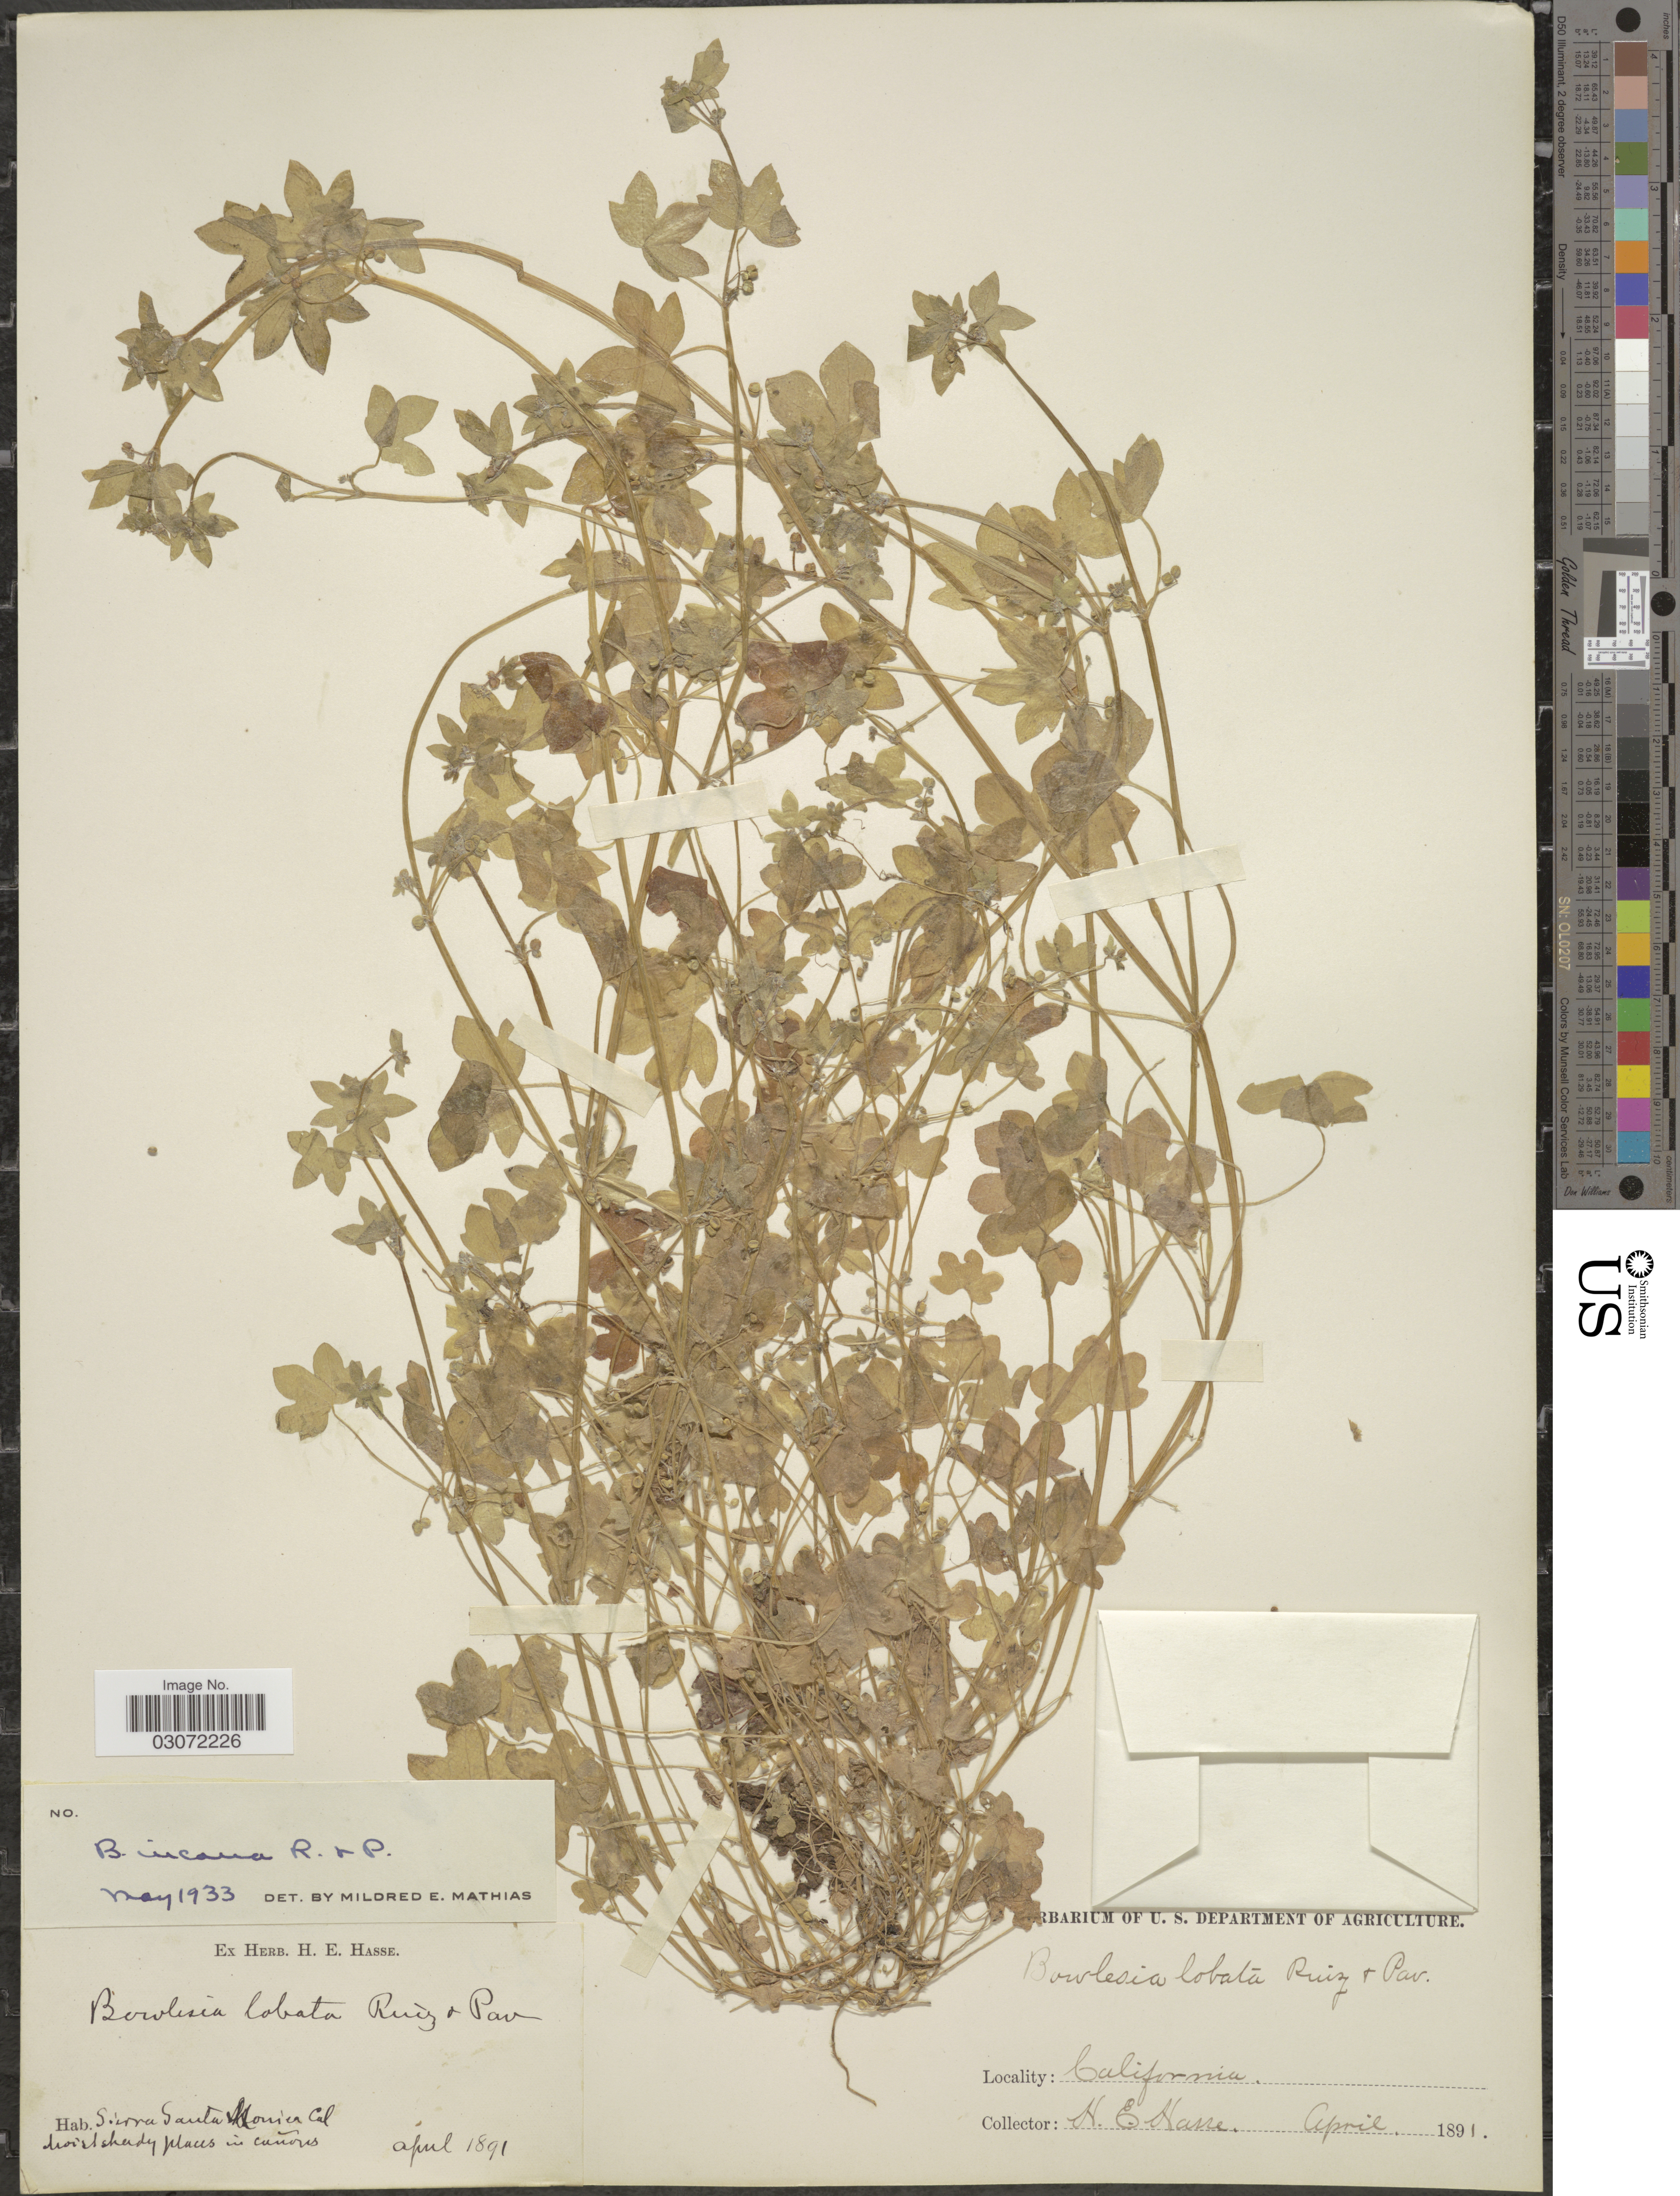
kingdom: Plantae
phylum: Tracheophyta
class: Magnoliopsida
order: Apiales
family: Apiaceae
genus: Bowlesia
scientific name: Bowlesia incana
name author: Ruiz & Pav.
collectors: H. E. Hasse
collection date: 1891-04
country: United States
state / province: California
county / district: Los Angeles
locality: Sierra Santa Monica.